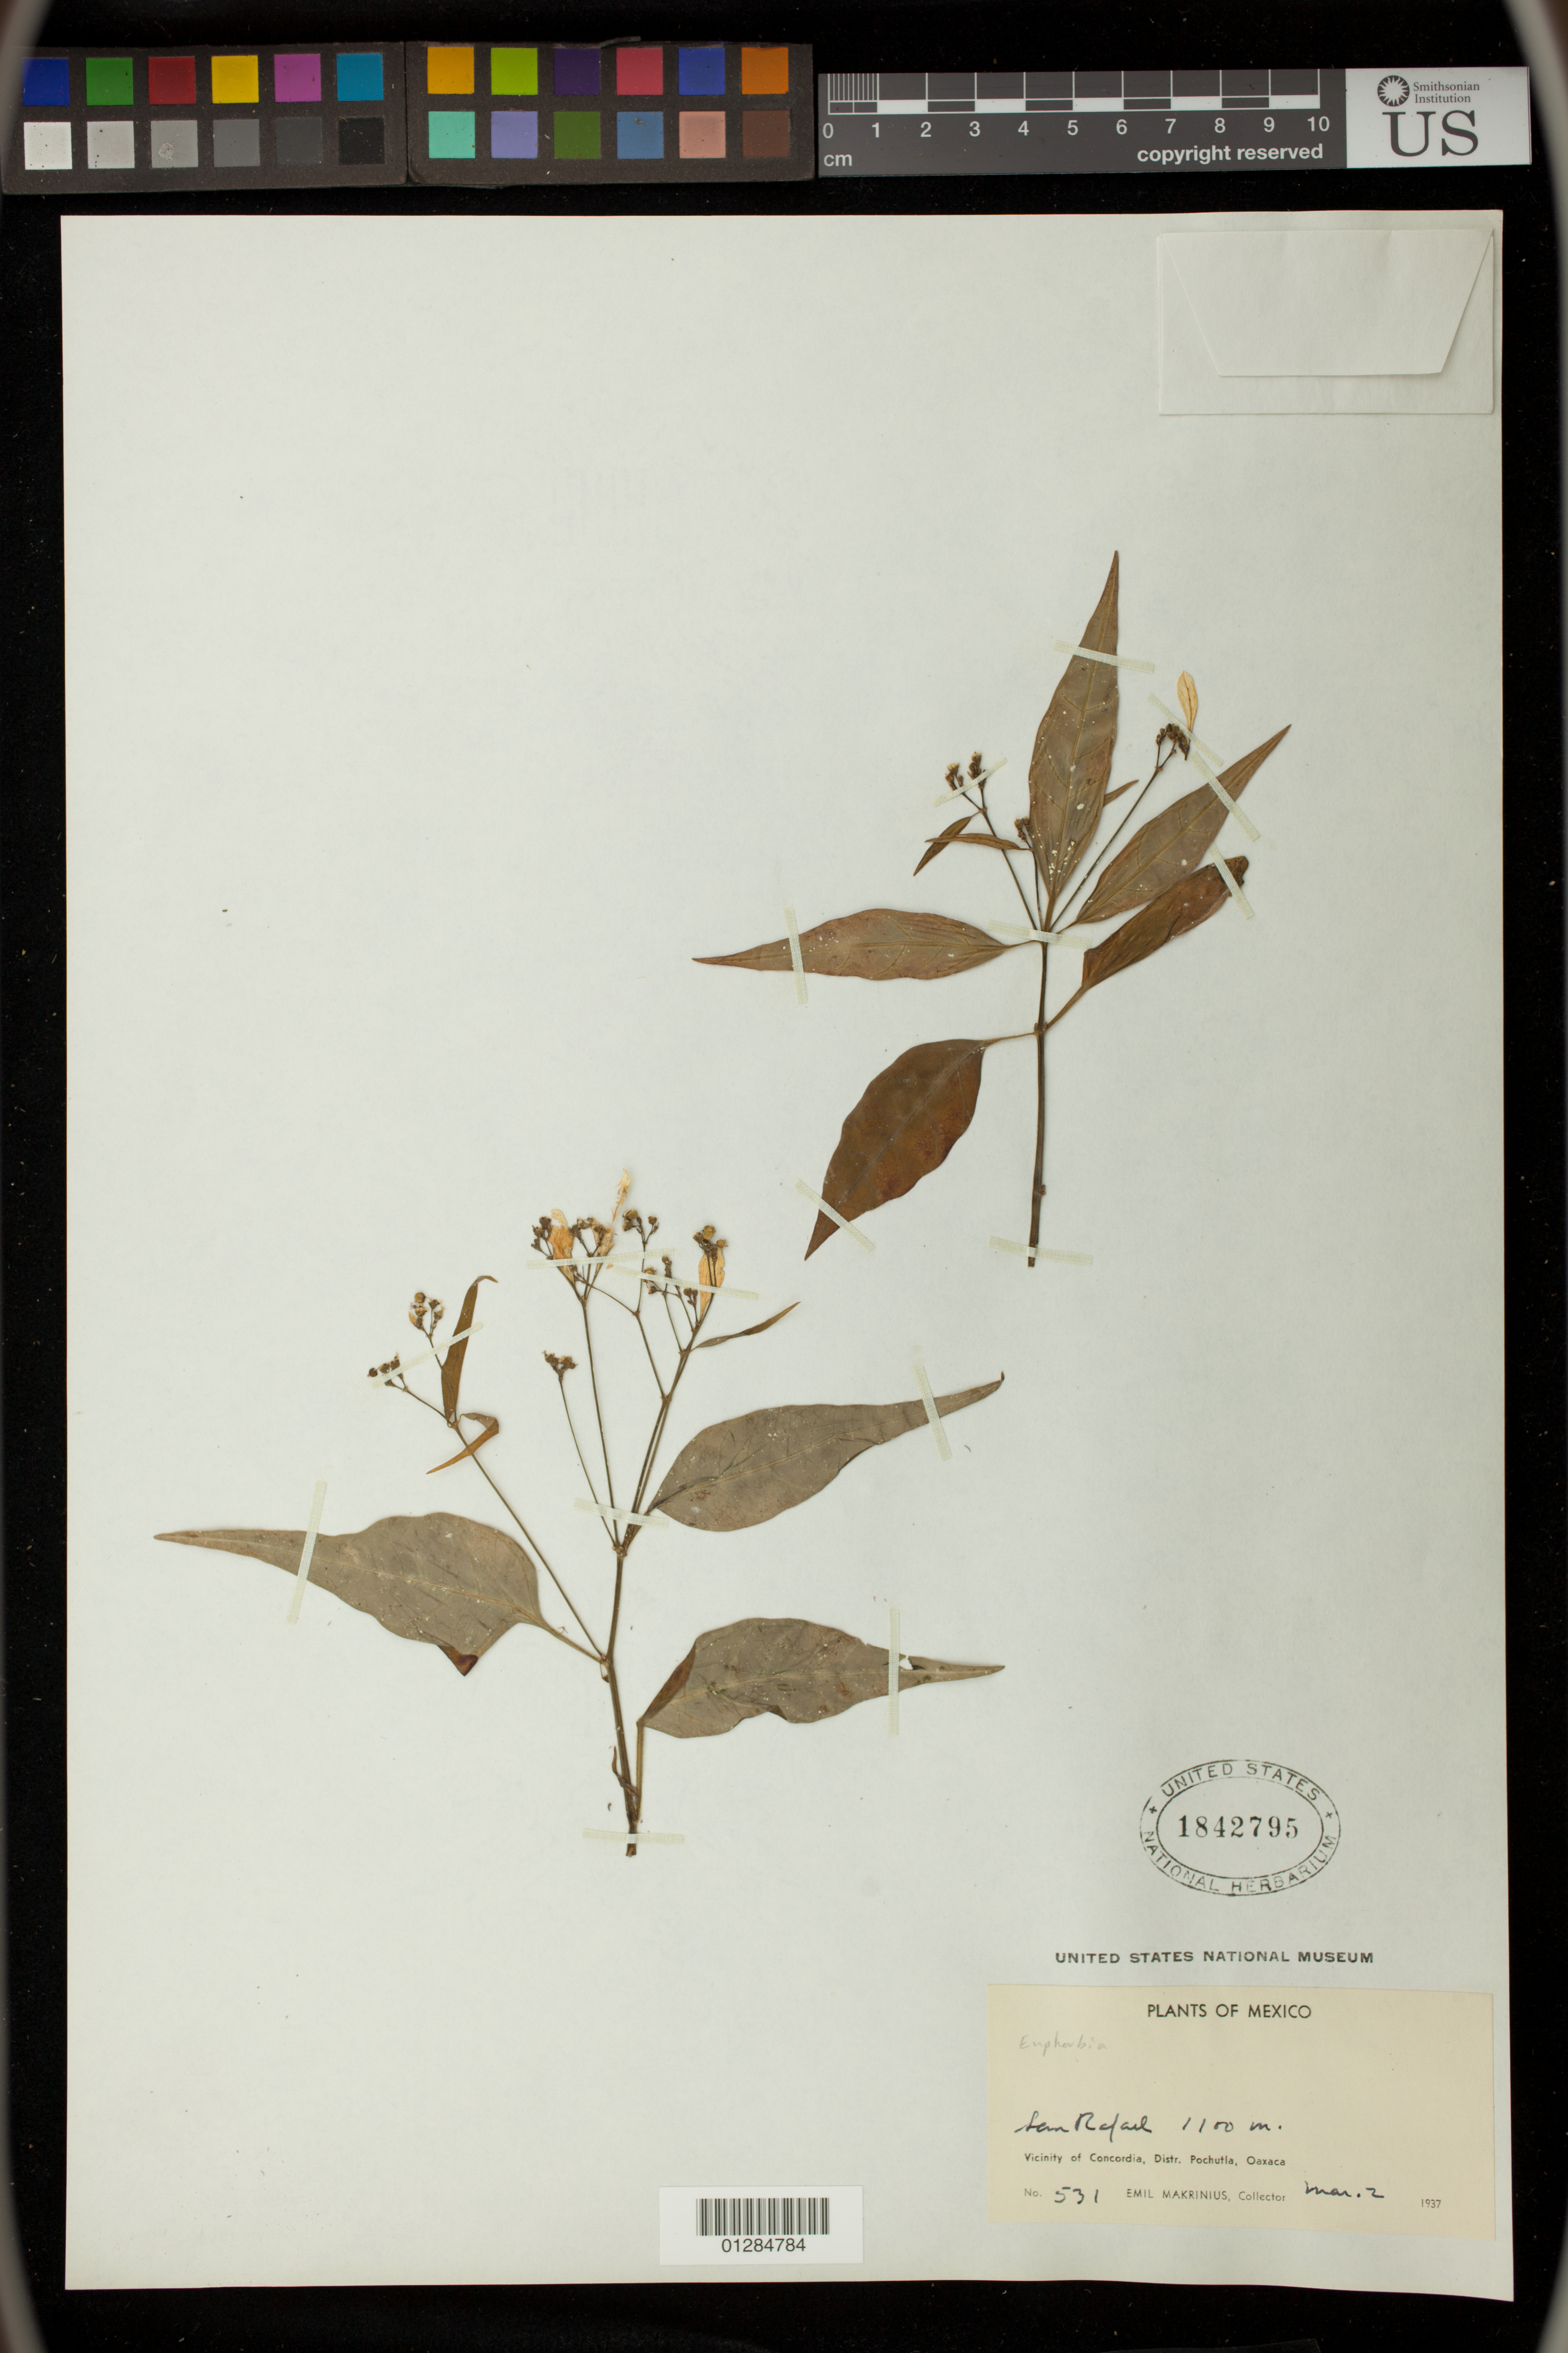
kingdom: Plantae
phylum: Tracheophyta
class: Magnoliopsida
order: Malpighiales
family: Euphorbiaceae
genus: Euphorbia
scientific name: Euphorbia sp.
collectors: E. Makrinius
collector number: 531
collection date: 1937-03-02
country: Mexico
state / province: Oaxaca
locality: San Rafael; Vicinity of Concordia, Distr. Pochutla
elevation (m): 1100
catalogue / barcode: US 1842795